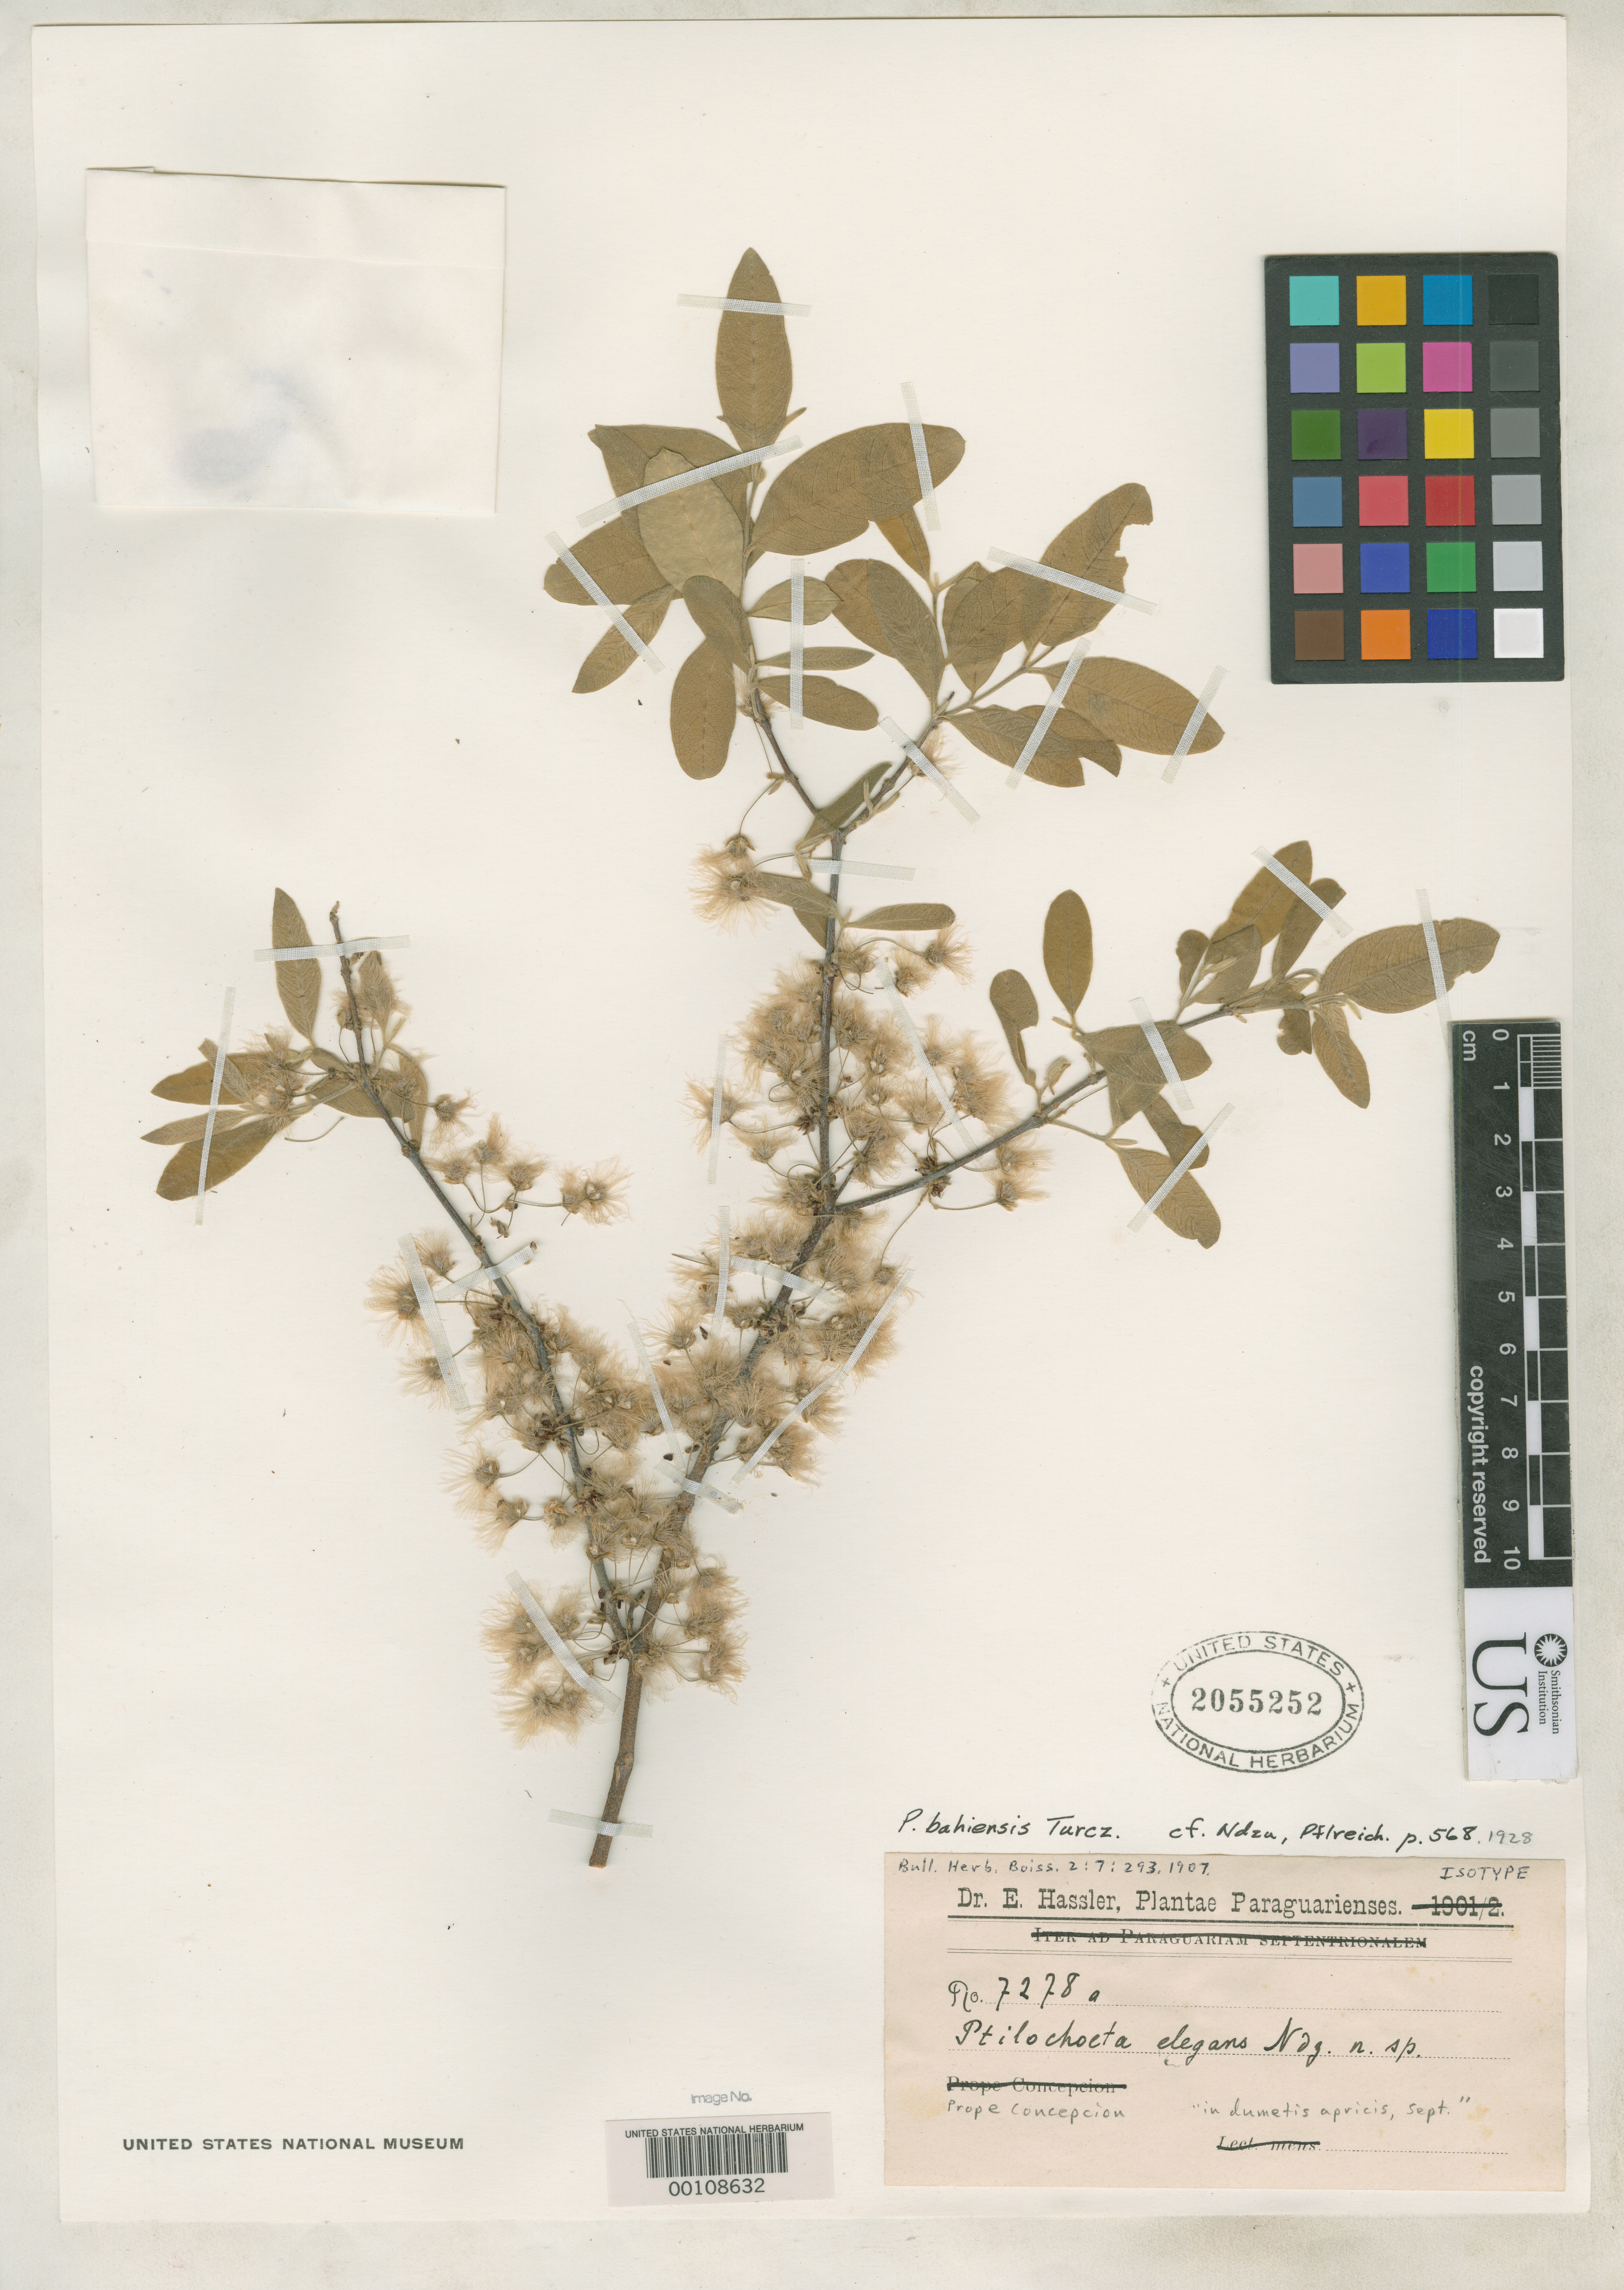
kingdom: Plantae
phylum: Tracheophyta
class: Magnoliopsida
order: Malpighiales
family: Malpighiaceae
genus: Ptilochaeta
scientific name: Ptilochaeta elegans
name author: Nied. in Chodat & Hassl.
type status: Isotype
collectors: E. Hassler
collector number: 7278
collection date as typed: Sep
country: Paraguay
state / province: Concepción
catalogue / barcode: US 2055252